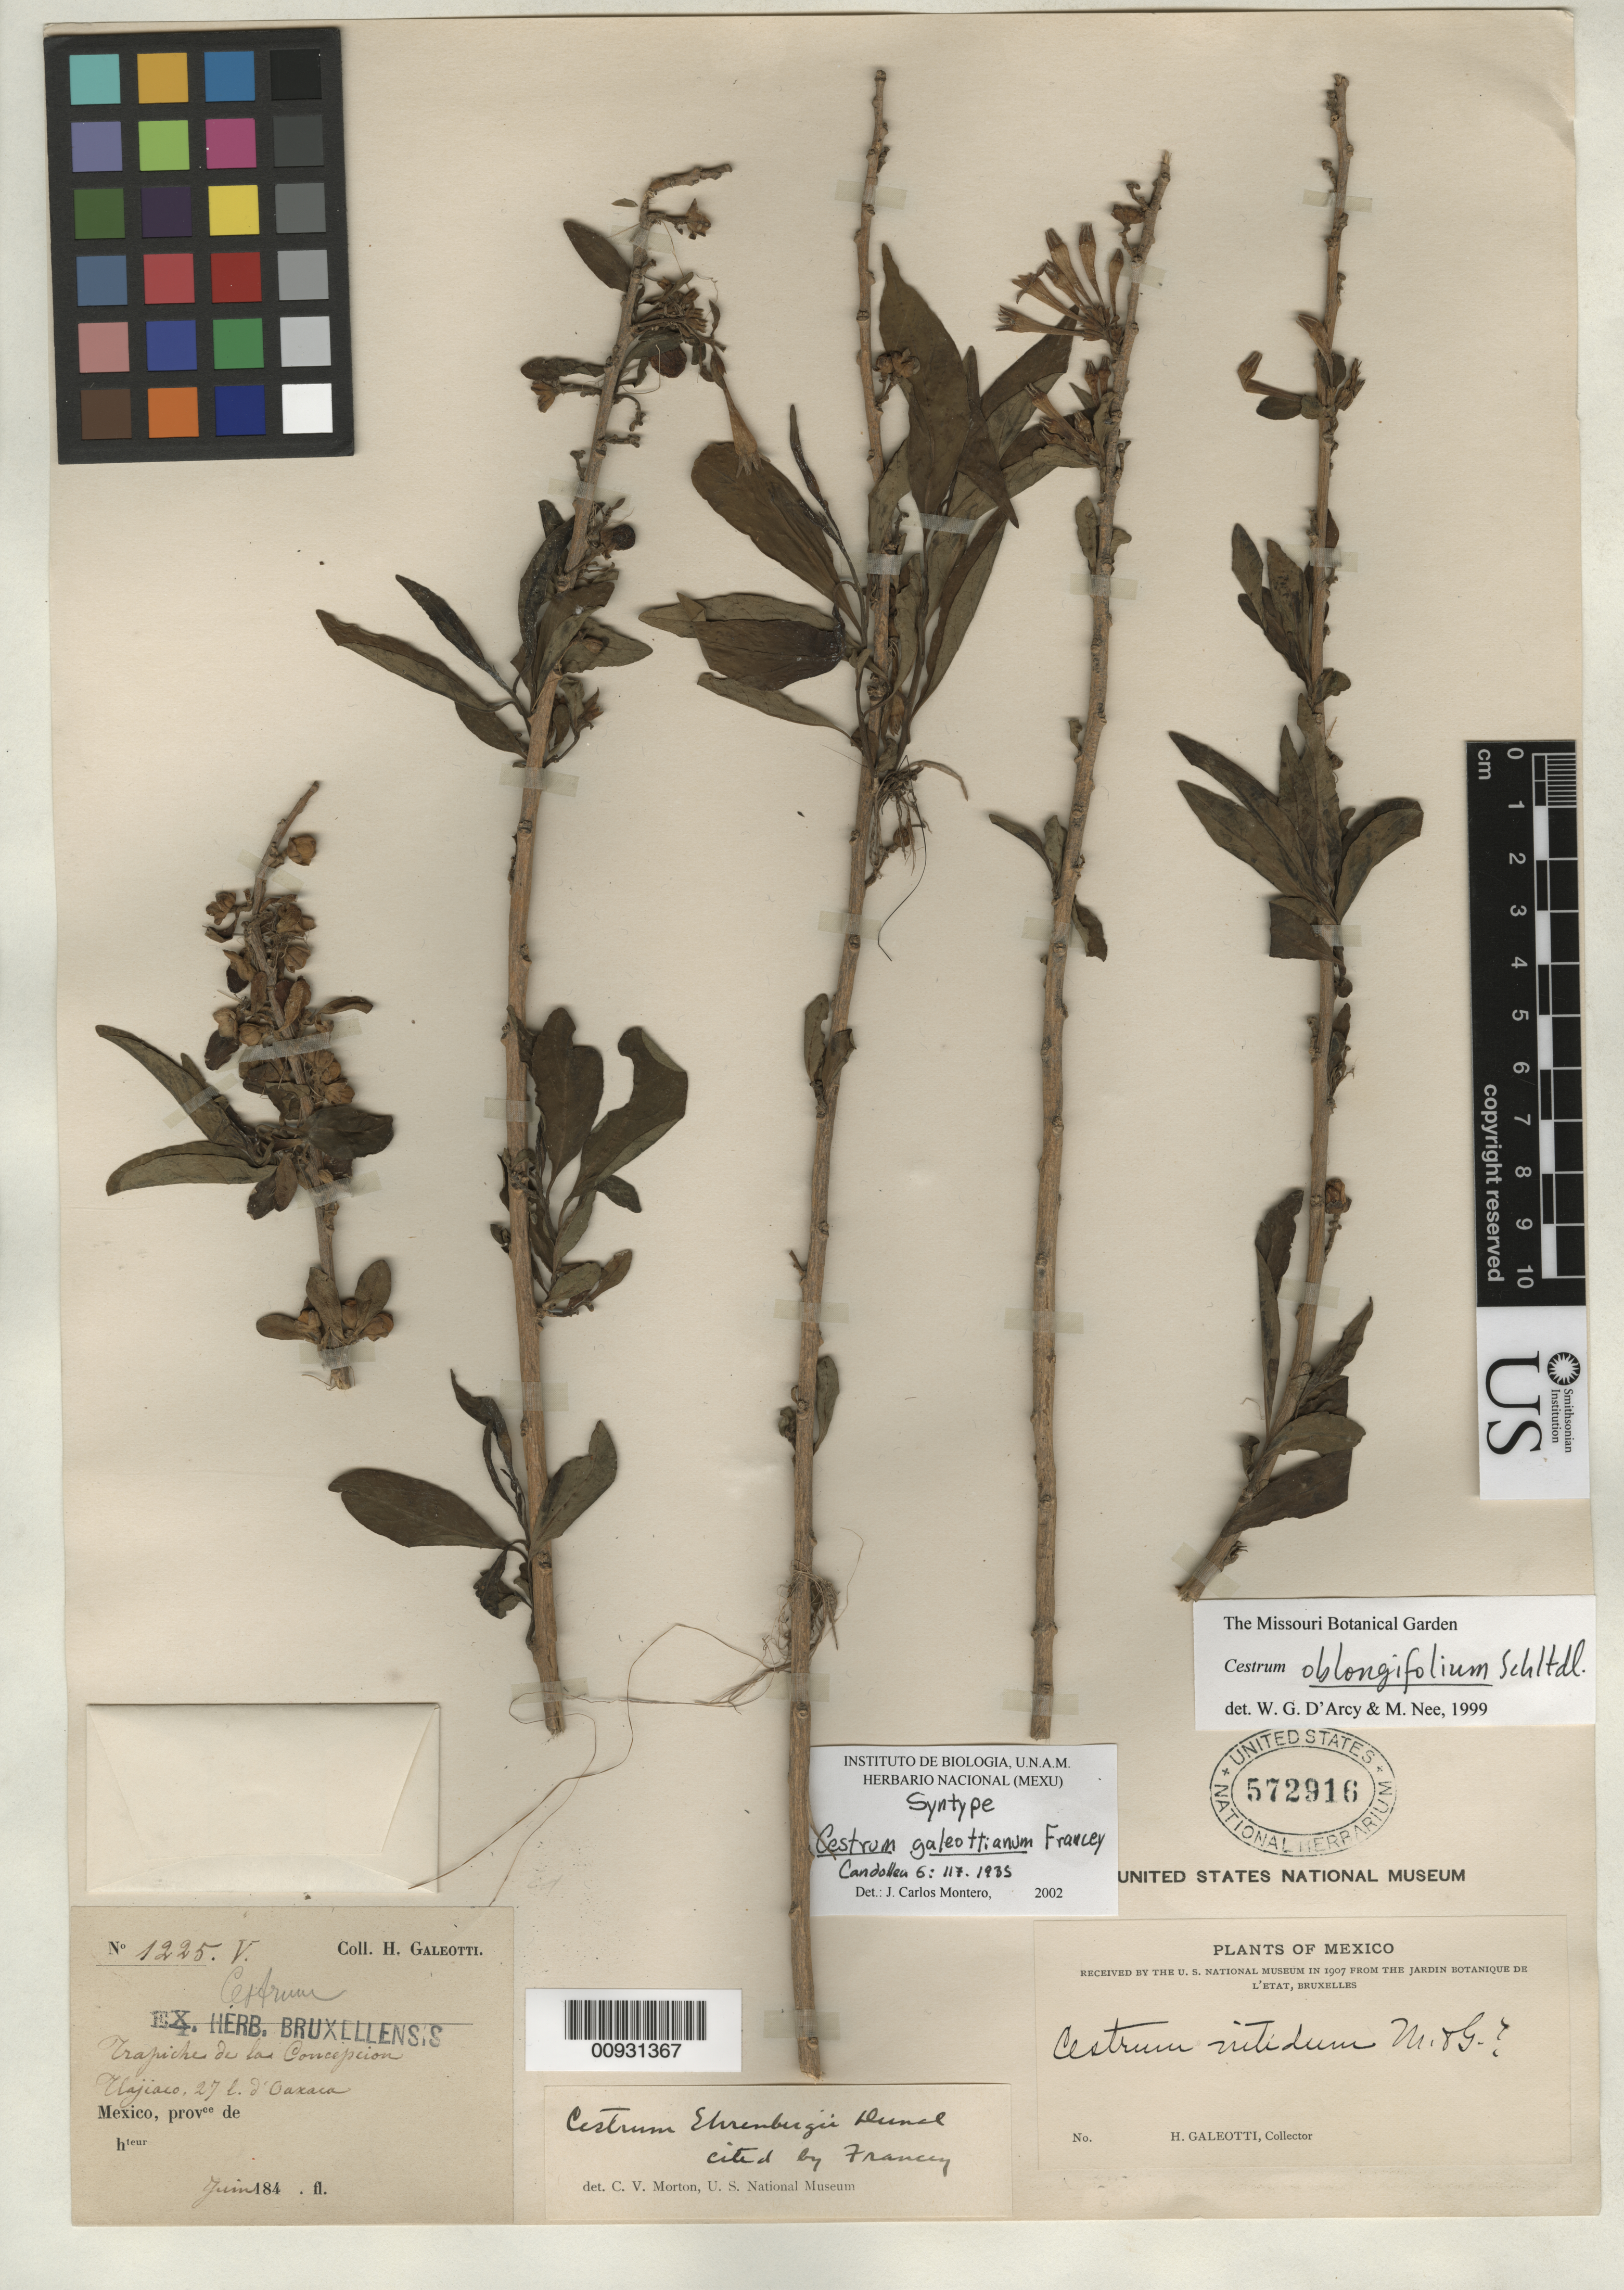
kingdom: Plantae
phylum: Tracheophyta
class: Magnoliopsida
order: Solanales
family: Solanaceae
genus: Cestrum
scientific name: Cestrum galeottianum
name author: Francey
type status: Syntype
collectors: H. G. Galeotti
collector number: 1225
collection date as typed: Jun 1840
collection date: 1840-06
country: Mexico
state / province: Oaxaca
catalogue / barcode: US 572916